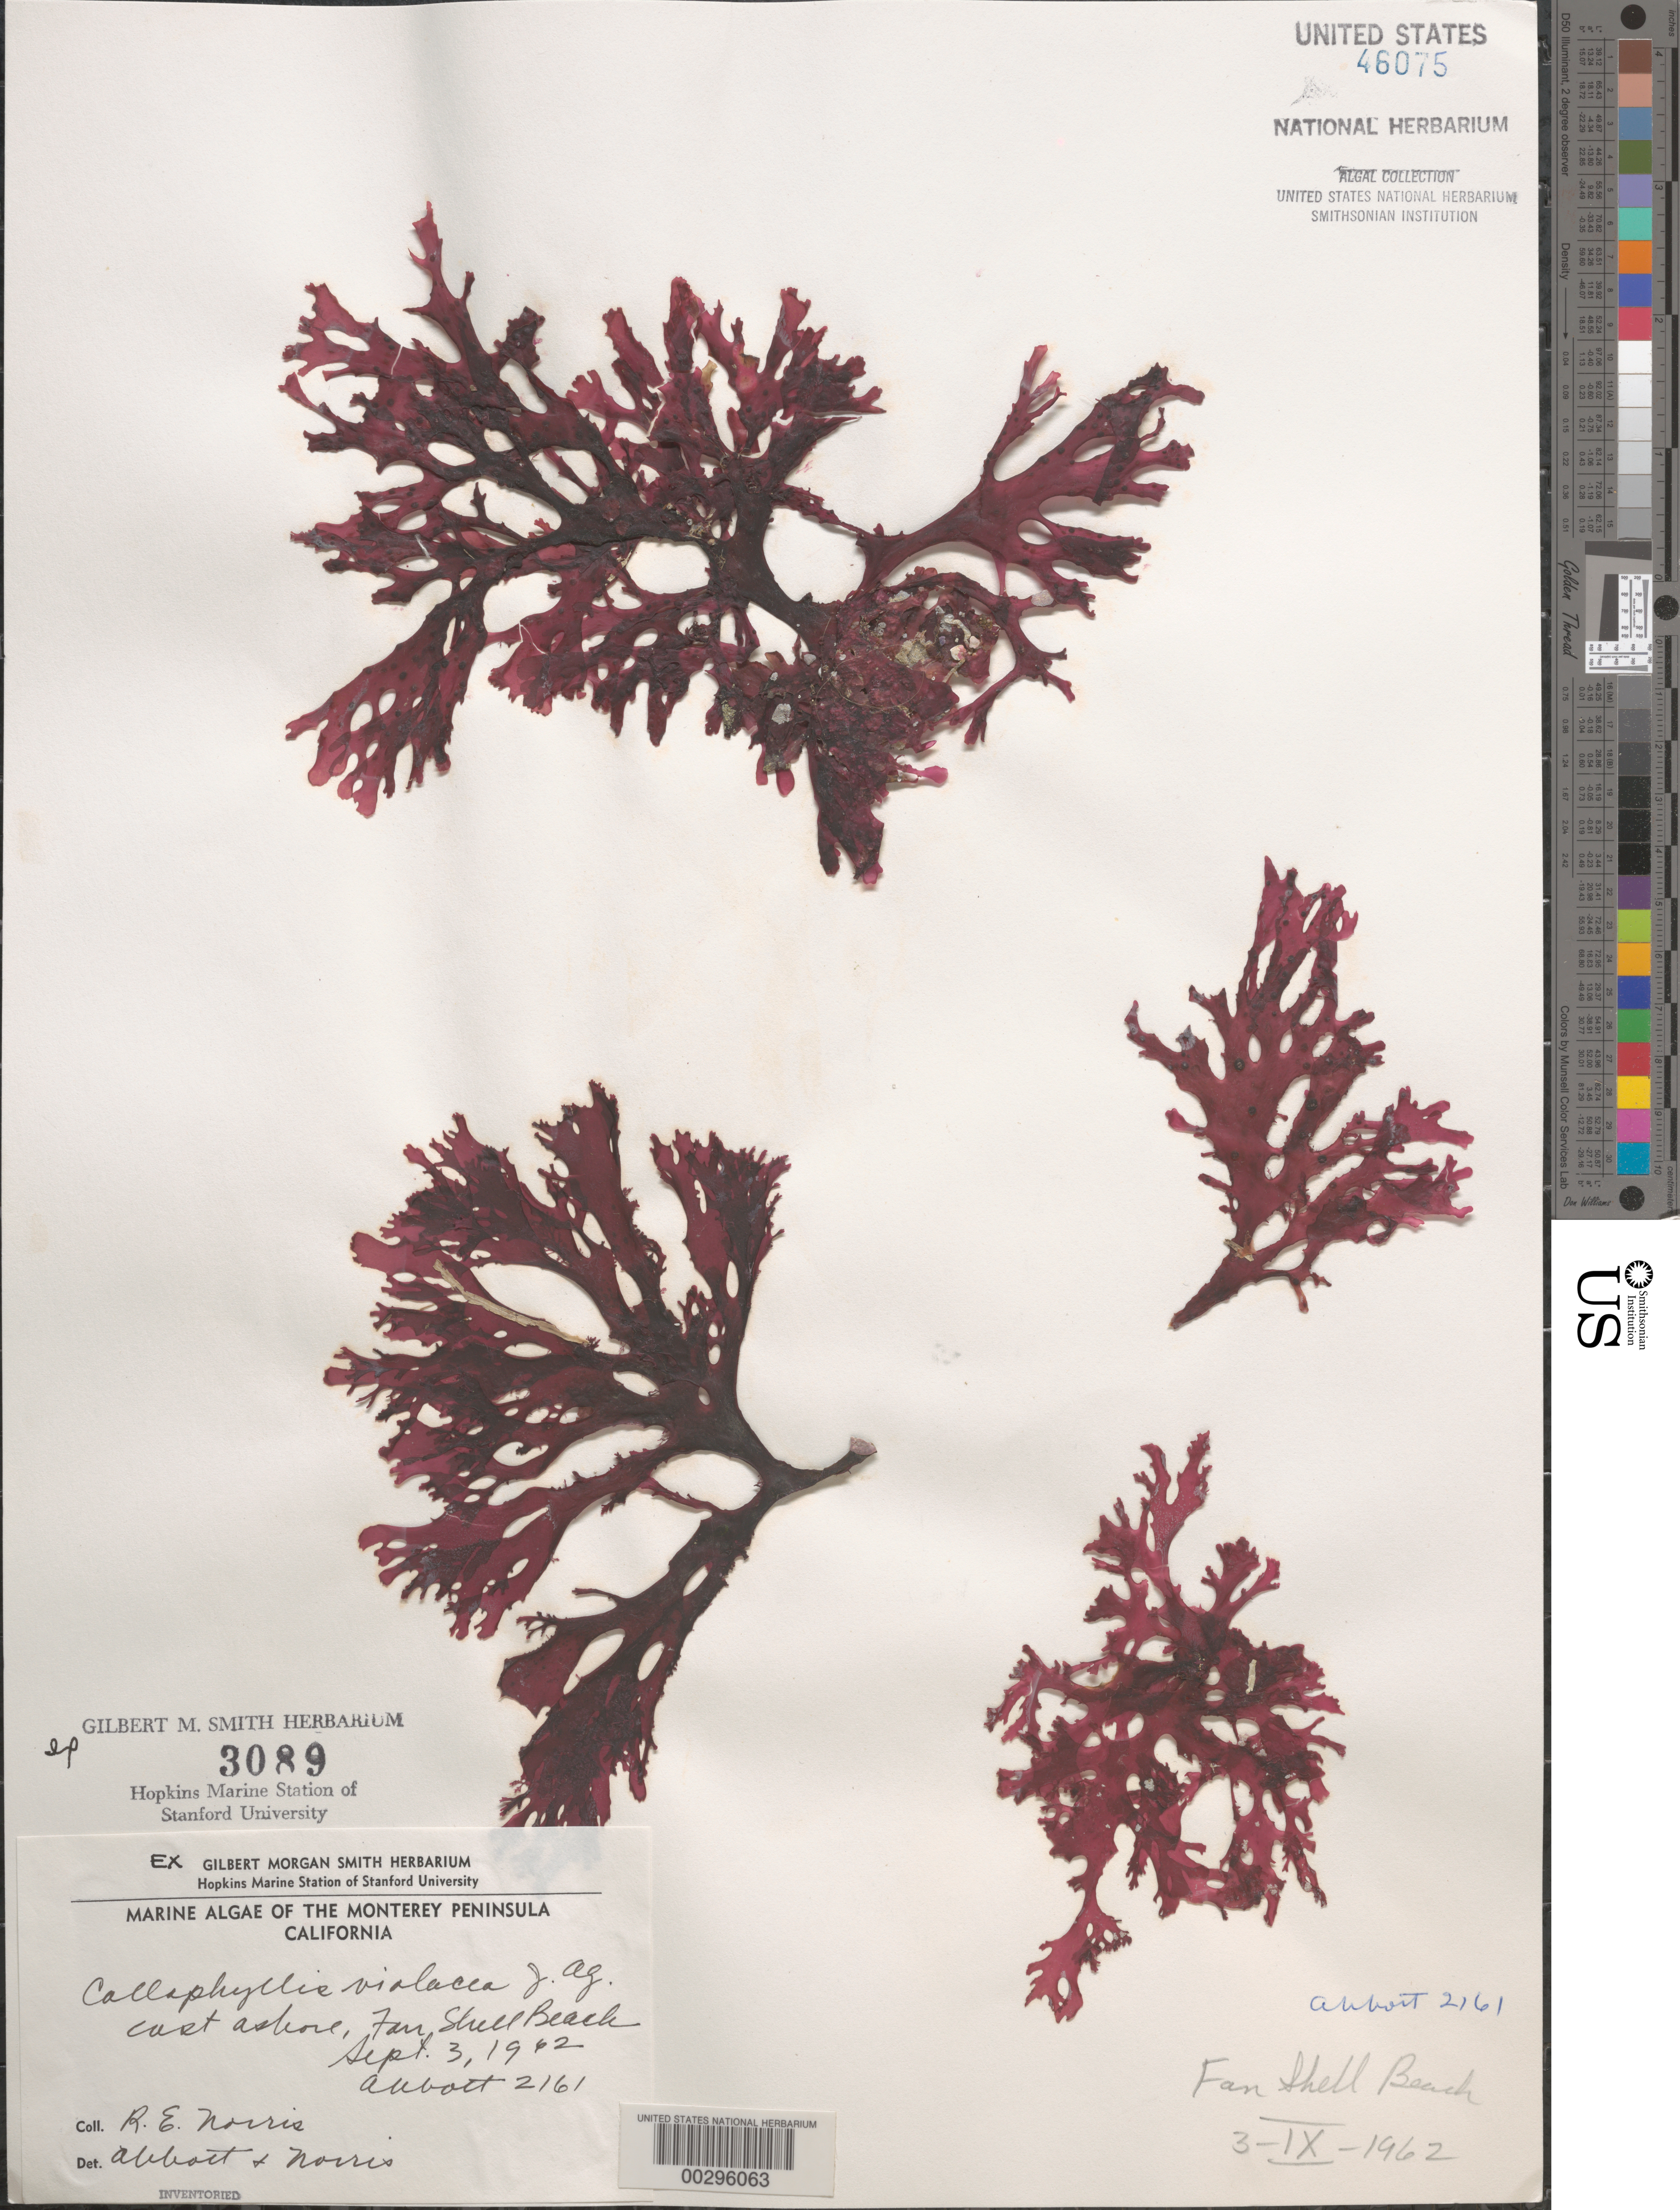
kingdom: Plantae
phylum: Rhodophyta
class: Florideophyceae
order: Gigartinales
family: Kallymeniaceae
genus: Callophyllis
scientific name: Callophyllis violacea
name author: J. Agardh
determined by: Abbott, I. A.; Norris, R. E.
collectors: R. E. Norris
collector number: IAA 2161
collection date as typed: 03 Sep 1962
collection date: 1962-09-03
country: United States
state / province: California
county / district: Monterey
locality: Fan Shell Beach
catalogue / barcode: US 46075